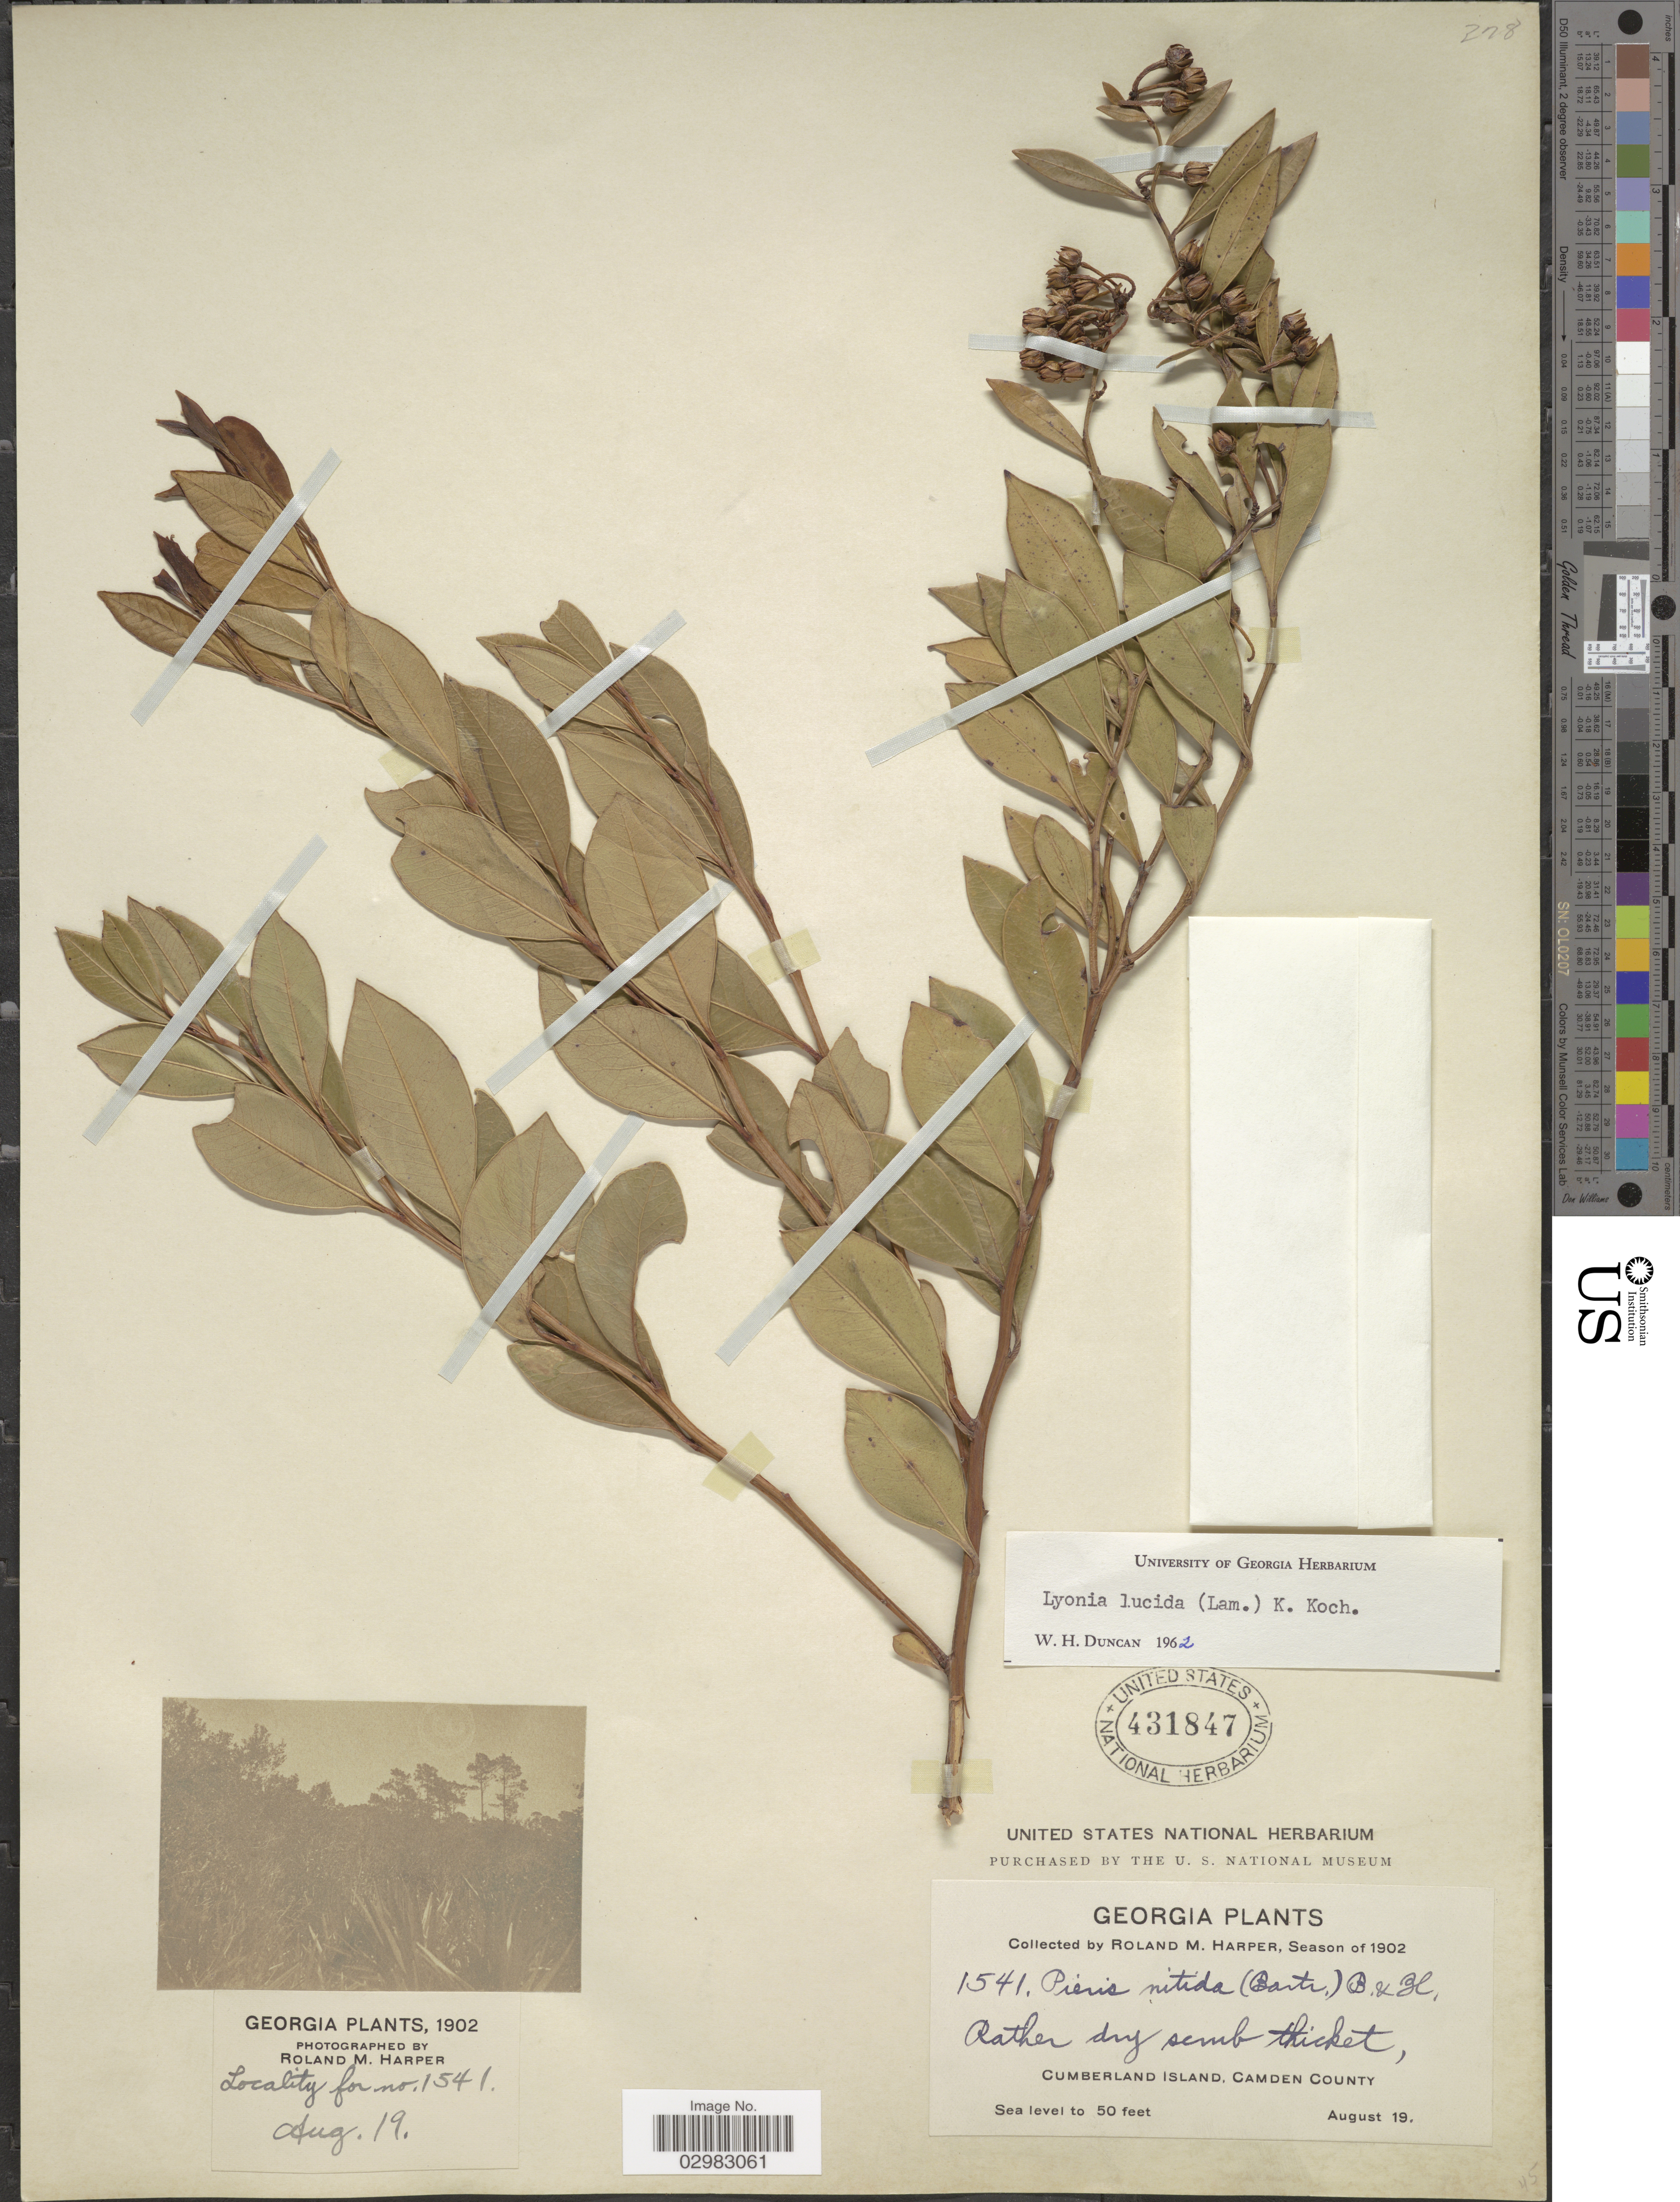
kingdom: Plantae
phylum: Tracheophyta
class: Magnoliopsida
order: Ericales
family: Ericaceae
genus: Lyonia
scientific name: Lyonia lucida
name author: K. Koch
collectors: R. M. Harper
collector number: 1541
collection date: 1902-08-19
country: United States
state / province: Georgia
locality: Cumberland Island, Camden County.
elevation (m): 0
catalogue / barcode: US 431847